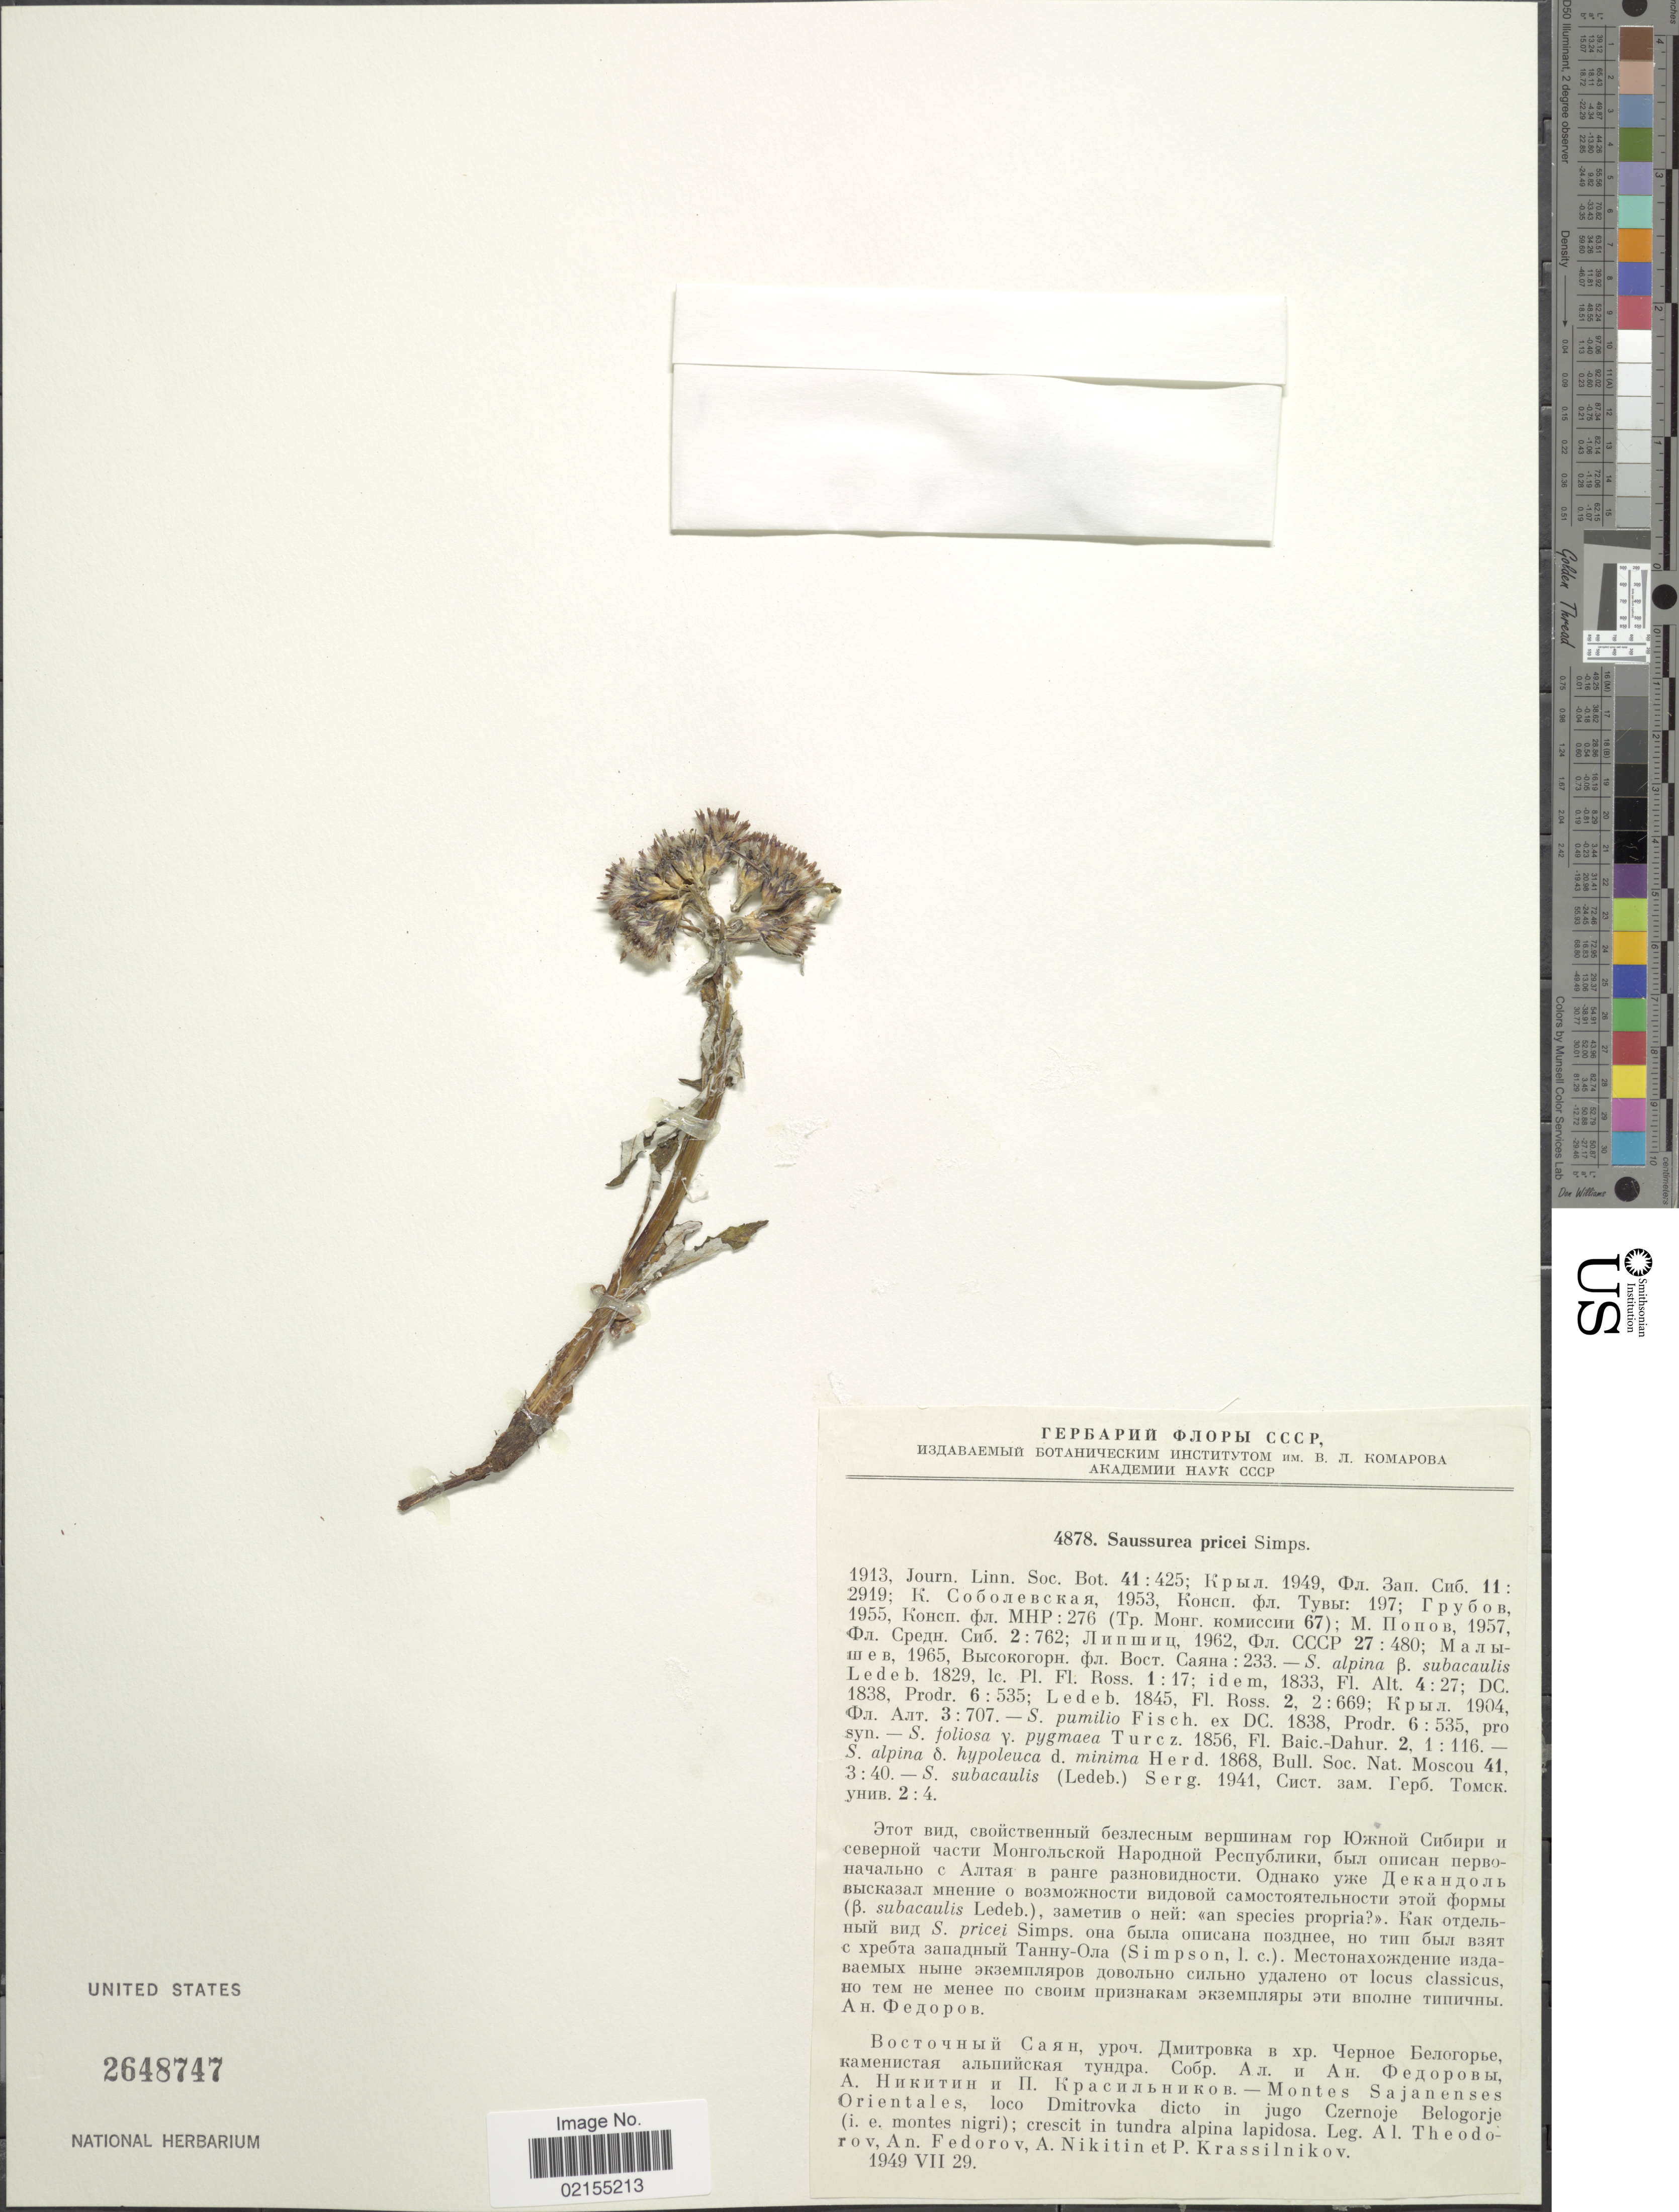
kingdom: Plantae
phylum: Tracheophyta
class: Magnoliopsida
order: Asterales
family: Asteraceae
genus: Saussurea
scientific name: Saussurea pricei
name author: N.D. Simpson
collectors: A. Fedorov, A. Nikitin & P. Krassilnikov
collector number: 4878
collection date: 1949-07-29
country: Russian Federation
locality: Montes Sajanenses Orientalis, loco Dmitrovka dicto in jugo Czernoje Belogorje (i. e. montes nigri), crescit in tundra alpina lapidosa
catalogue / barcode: US 2648747